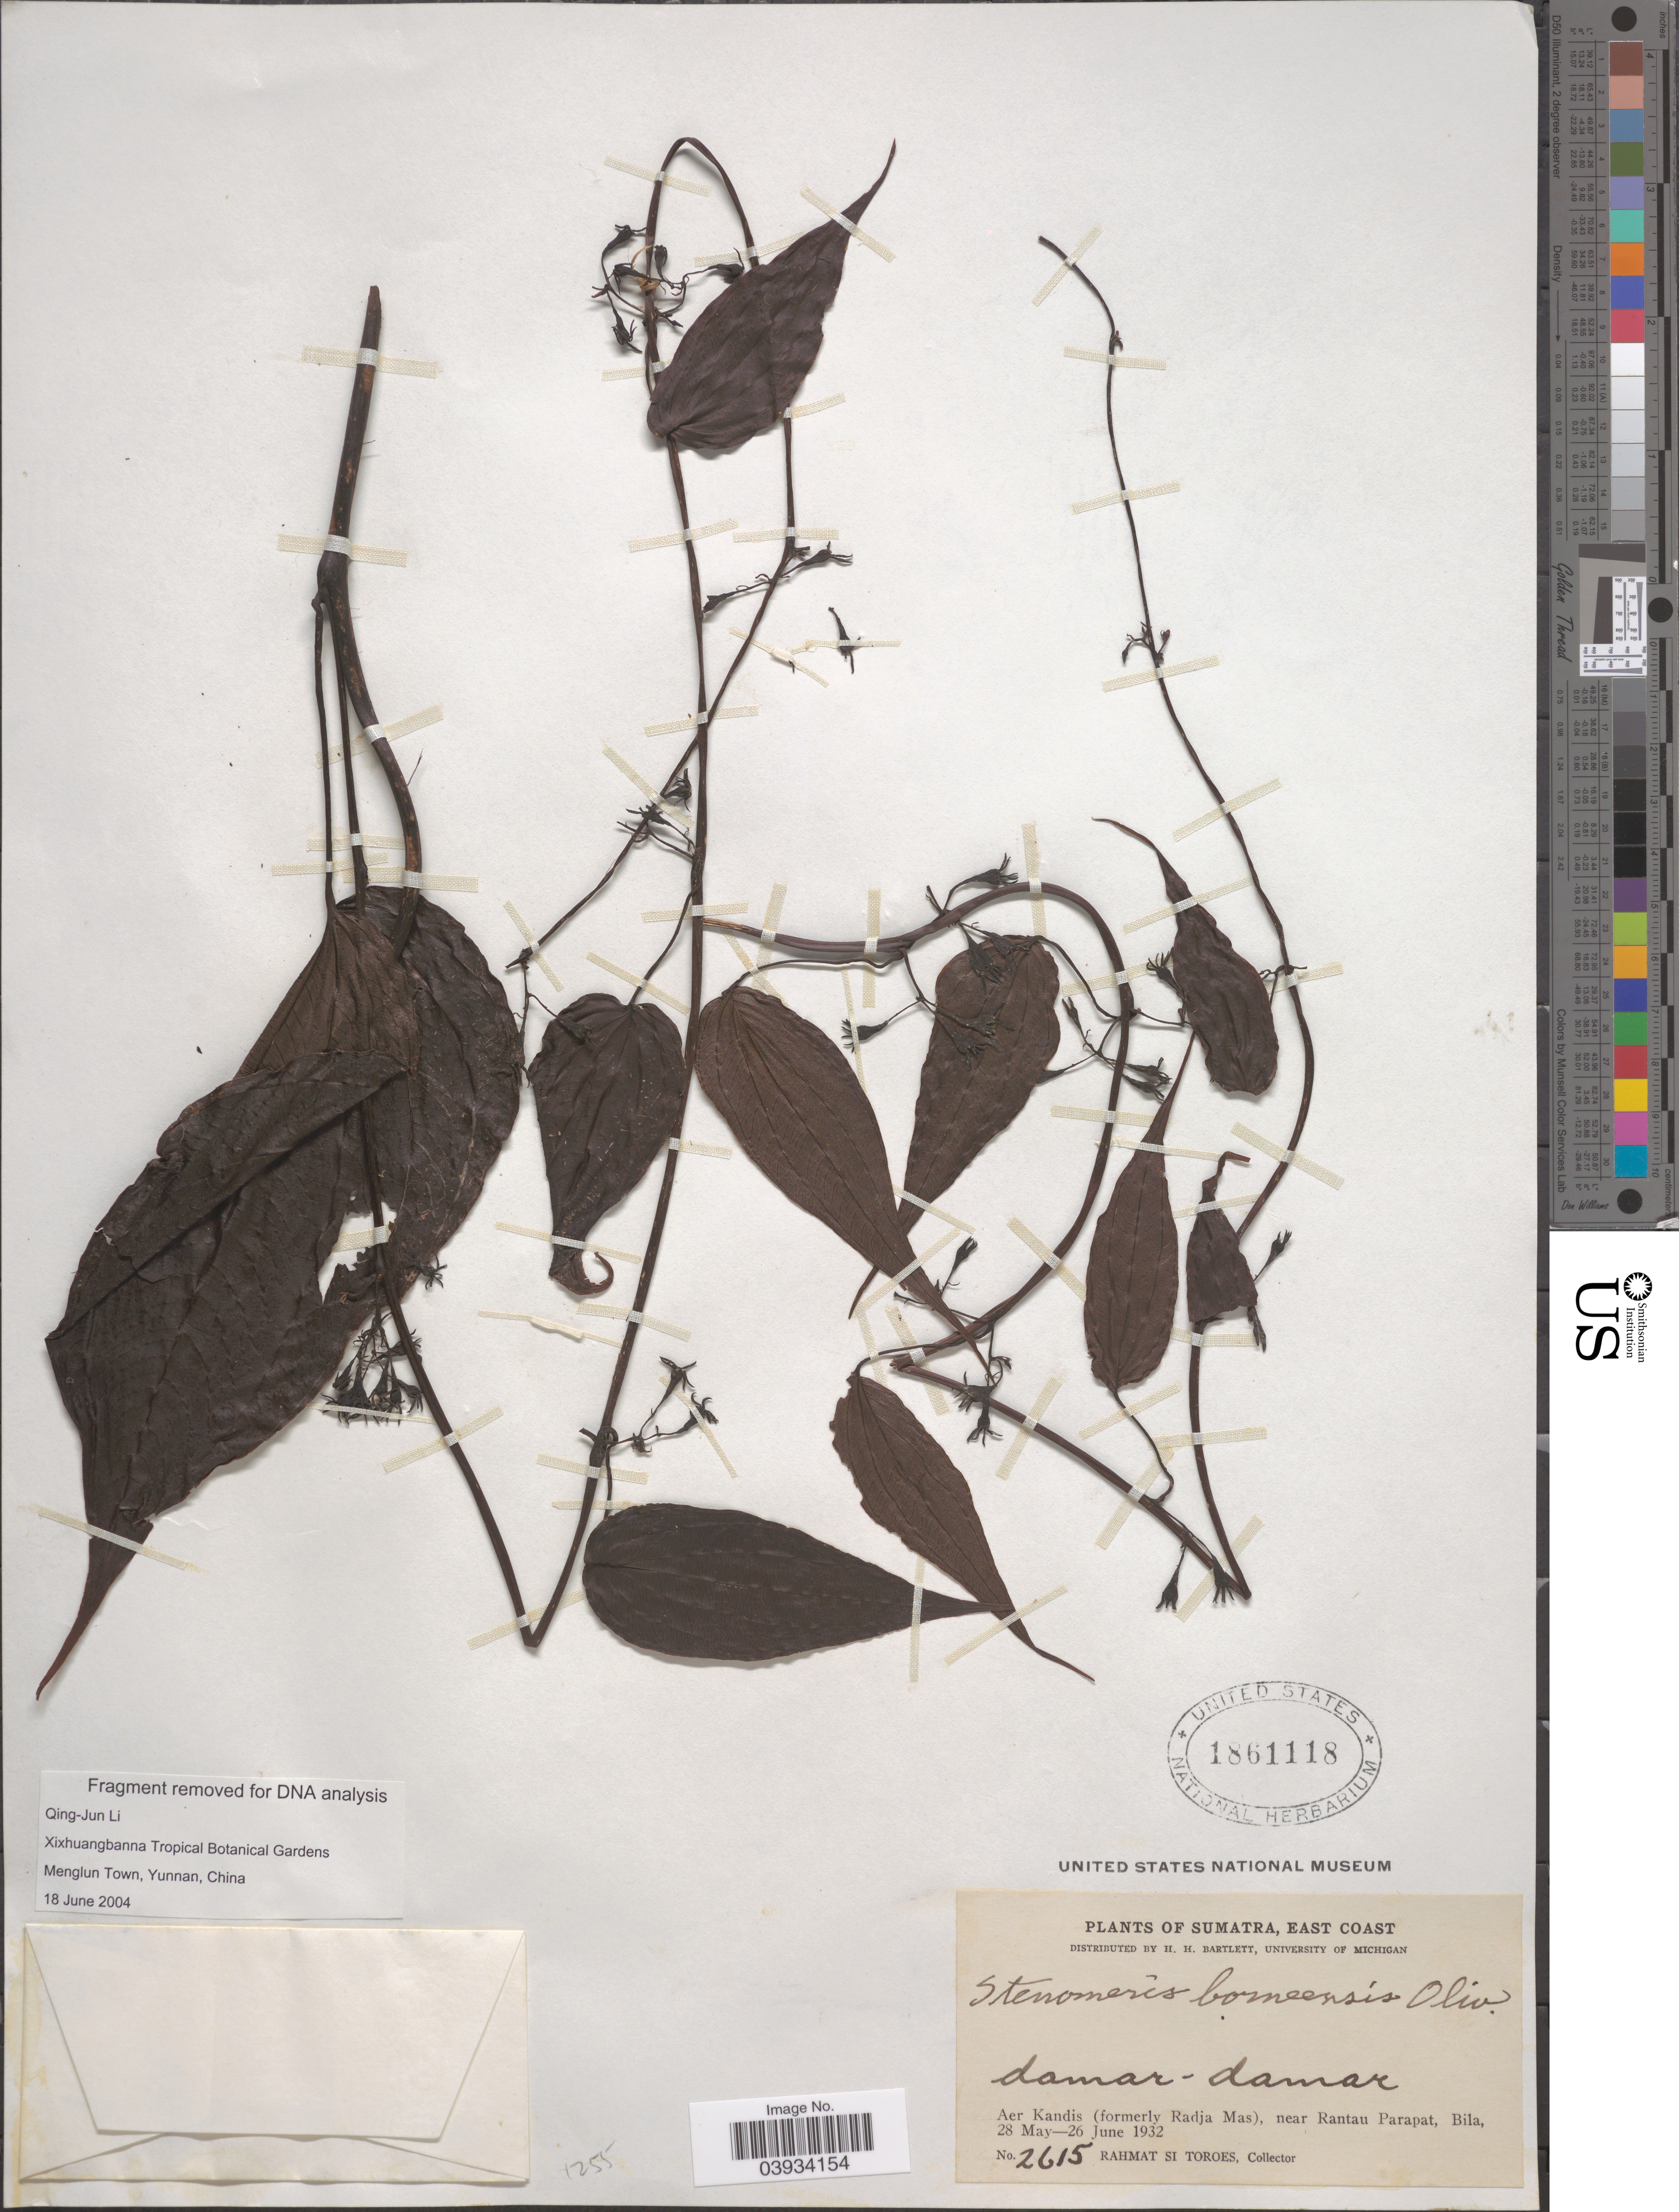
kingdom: Plantae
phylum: Tracheophyta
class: Liliopsida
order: Dioscoreales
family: Dioscoreaceae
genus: Stenomeris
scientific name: Stenomeris borneensis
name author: Oliv.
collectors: Rahmat Si Boeea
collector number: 2615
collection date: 1932-05-28/1932-06-26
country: Indonesia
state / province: Sumatra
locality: East Coast. Aer Kandis (formerly Radja Mas), near Rantau Parapat, Bila.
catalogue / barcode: US 1861118